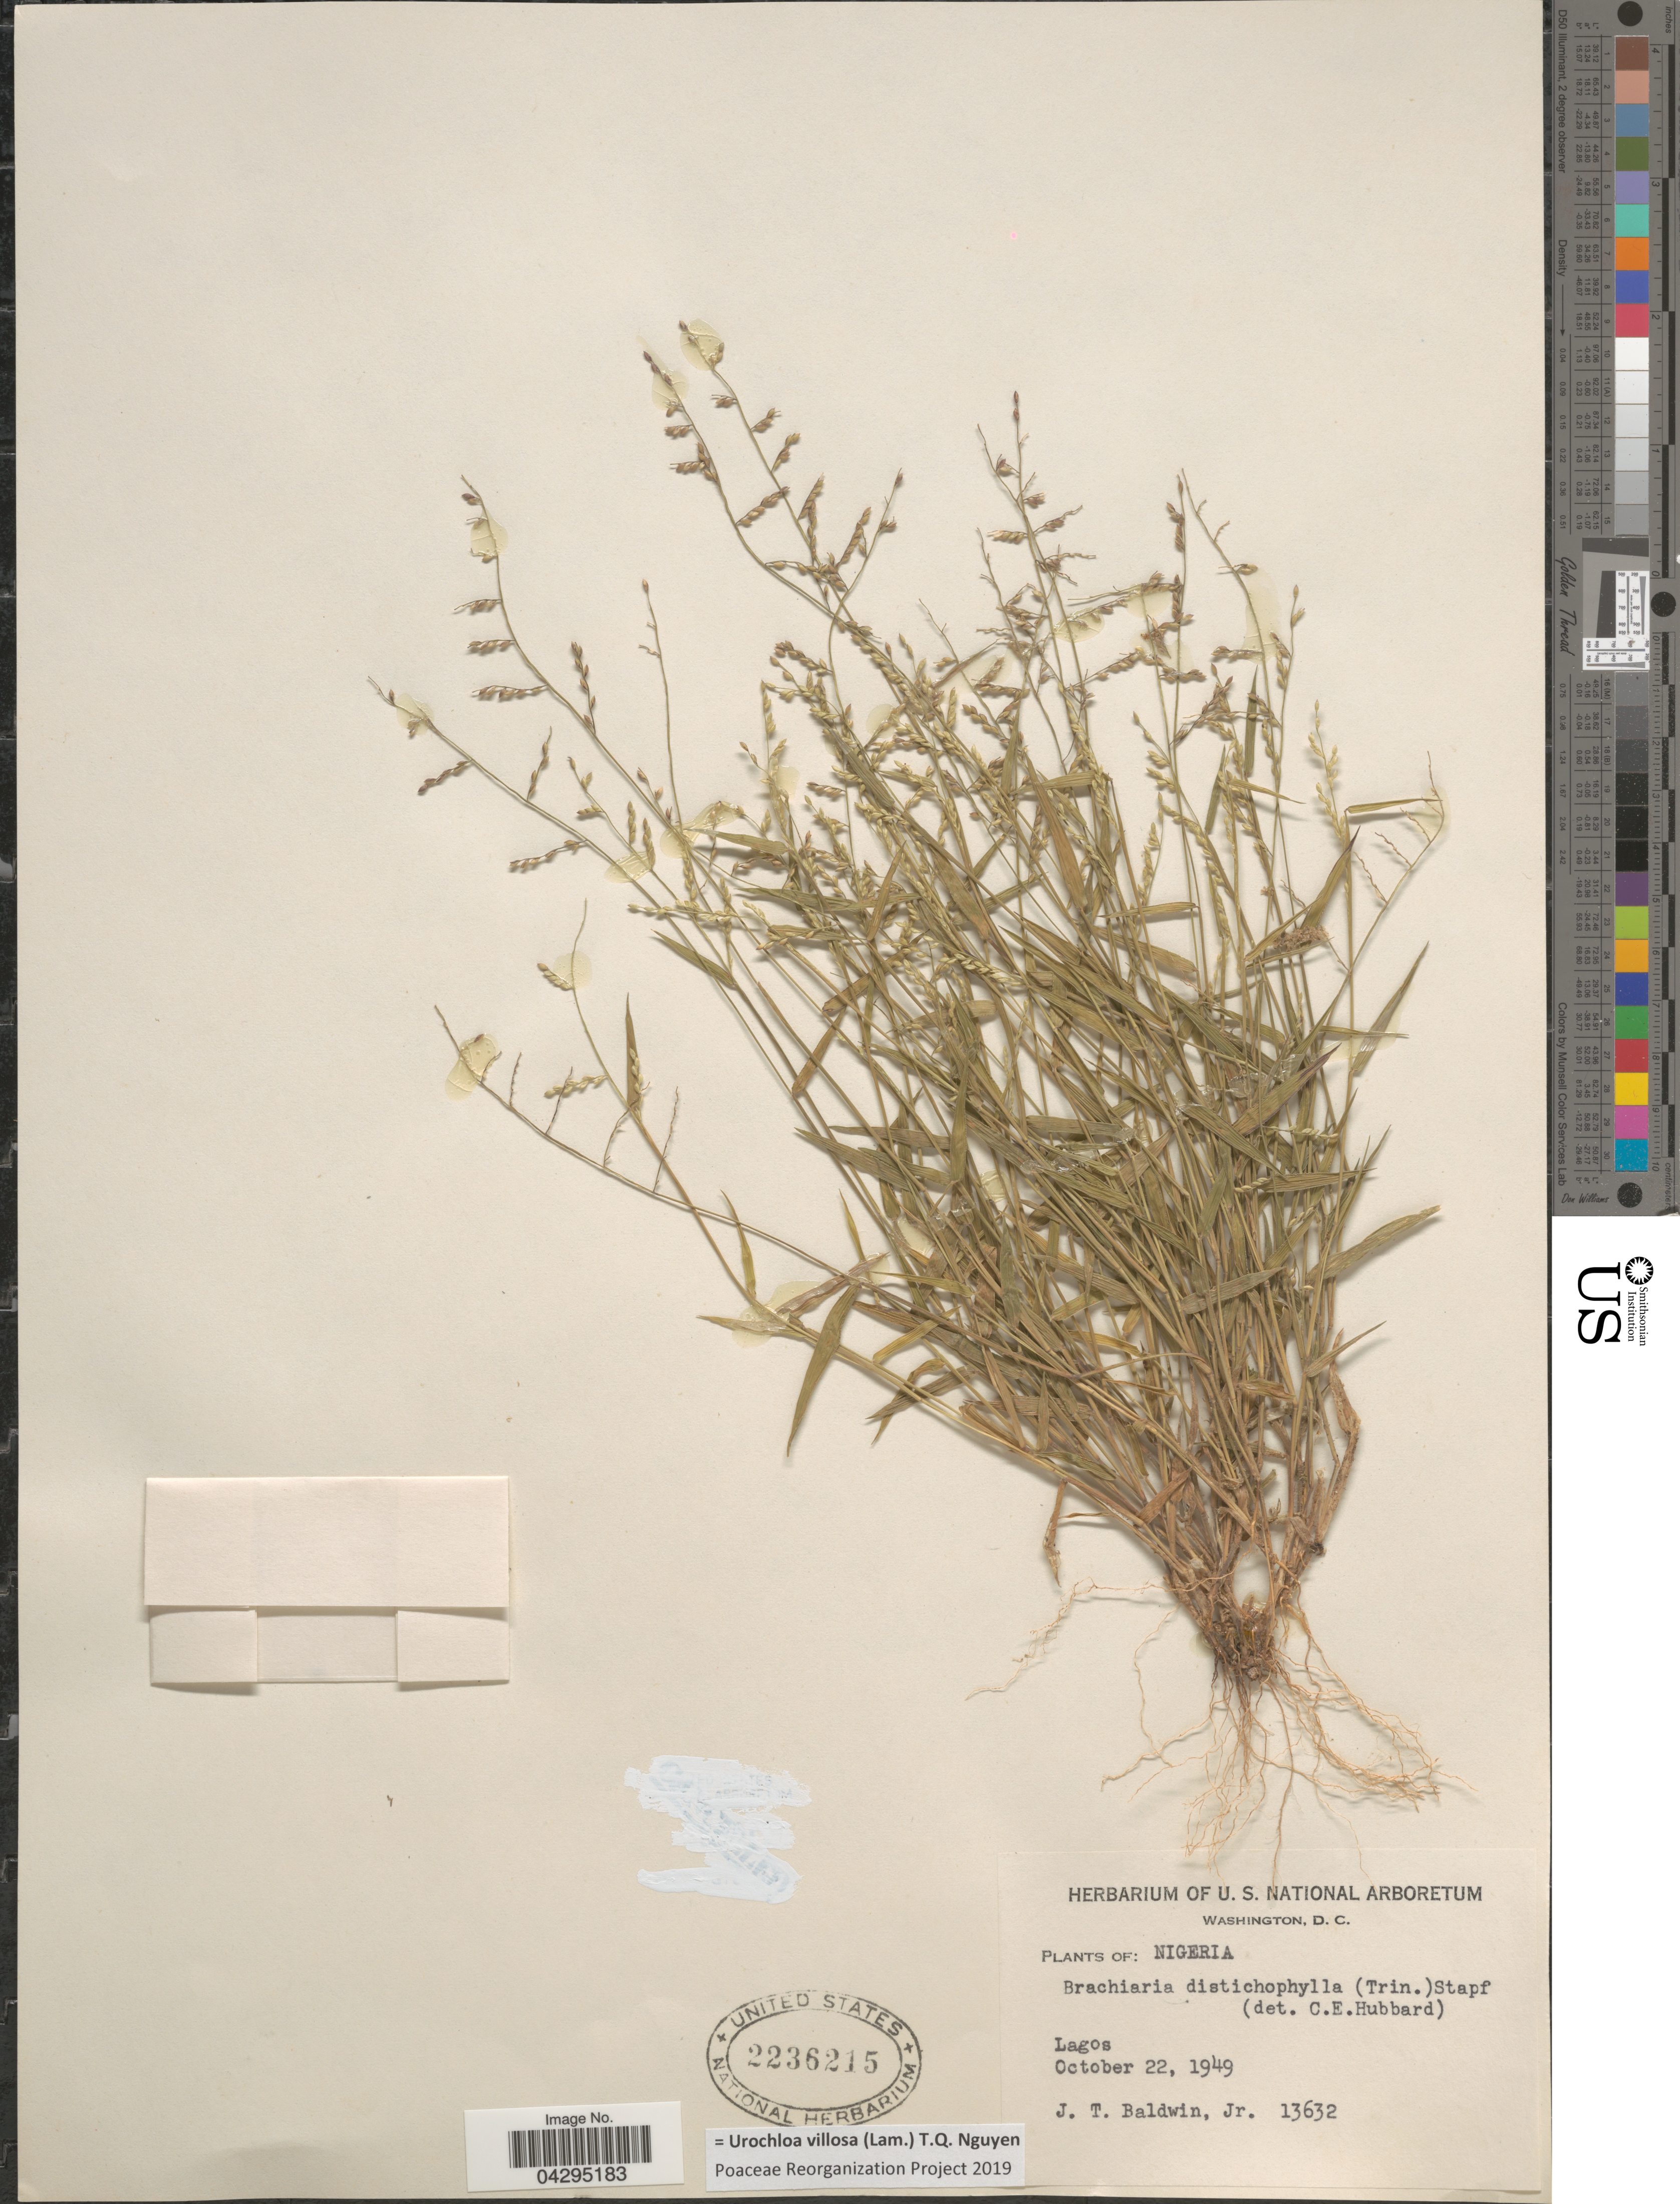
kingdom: Plantae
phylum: Tracheophyta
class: Liliopsida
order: Poales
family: Poaceae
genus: Urochloa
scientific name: Urochloa villosa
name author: (Lam.) T.Q. Nguyen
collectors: J. T. Baldwin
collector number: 13632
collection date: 1949-10-22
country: Nigeria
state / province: Lagos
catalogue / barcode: US 2236215